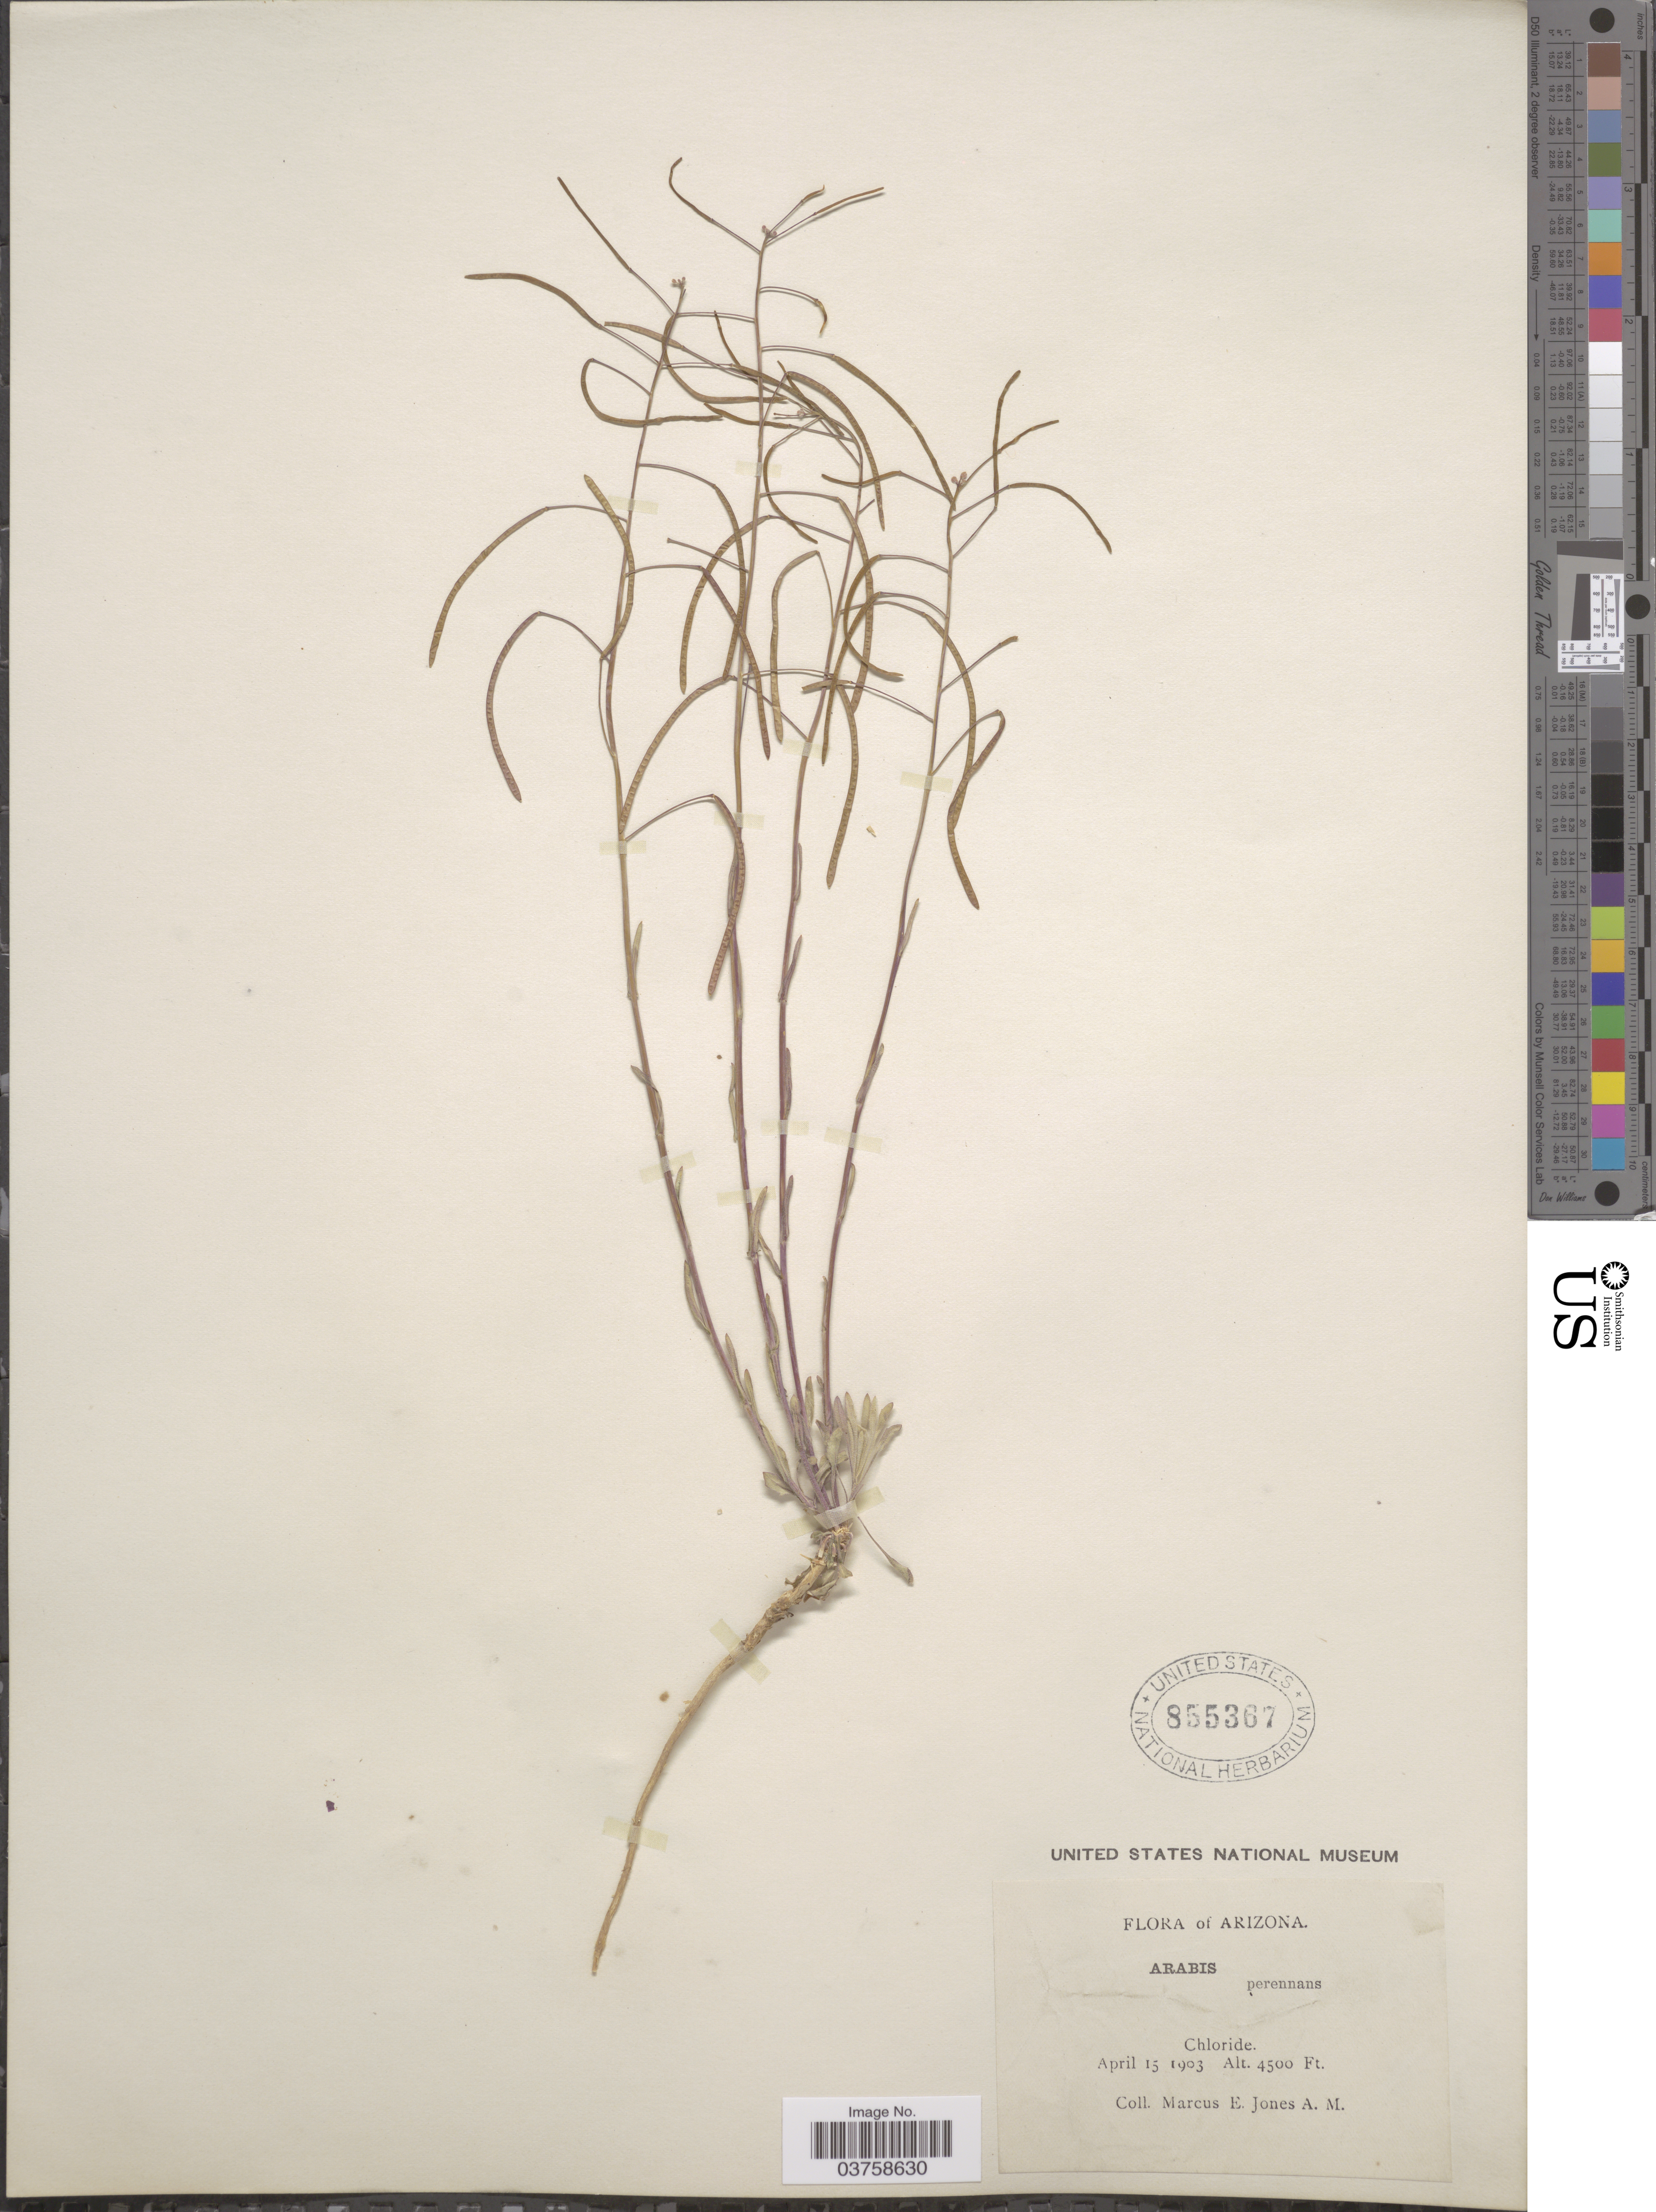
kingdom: Plantae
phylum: Tracheophyta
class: Magnoliopsida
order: Brassicales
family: Brassicaceae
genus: Arabis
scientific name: Arabis perennans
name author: S. Watson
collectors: M. E. Jones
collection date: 1903-04-15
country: United States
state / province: Arizona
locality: Chloride.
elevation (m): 1372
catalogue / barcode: US 855367